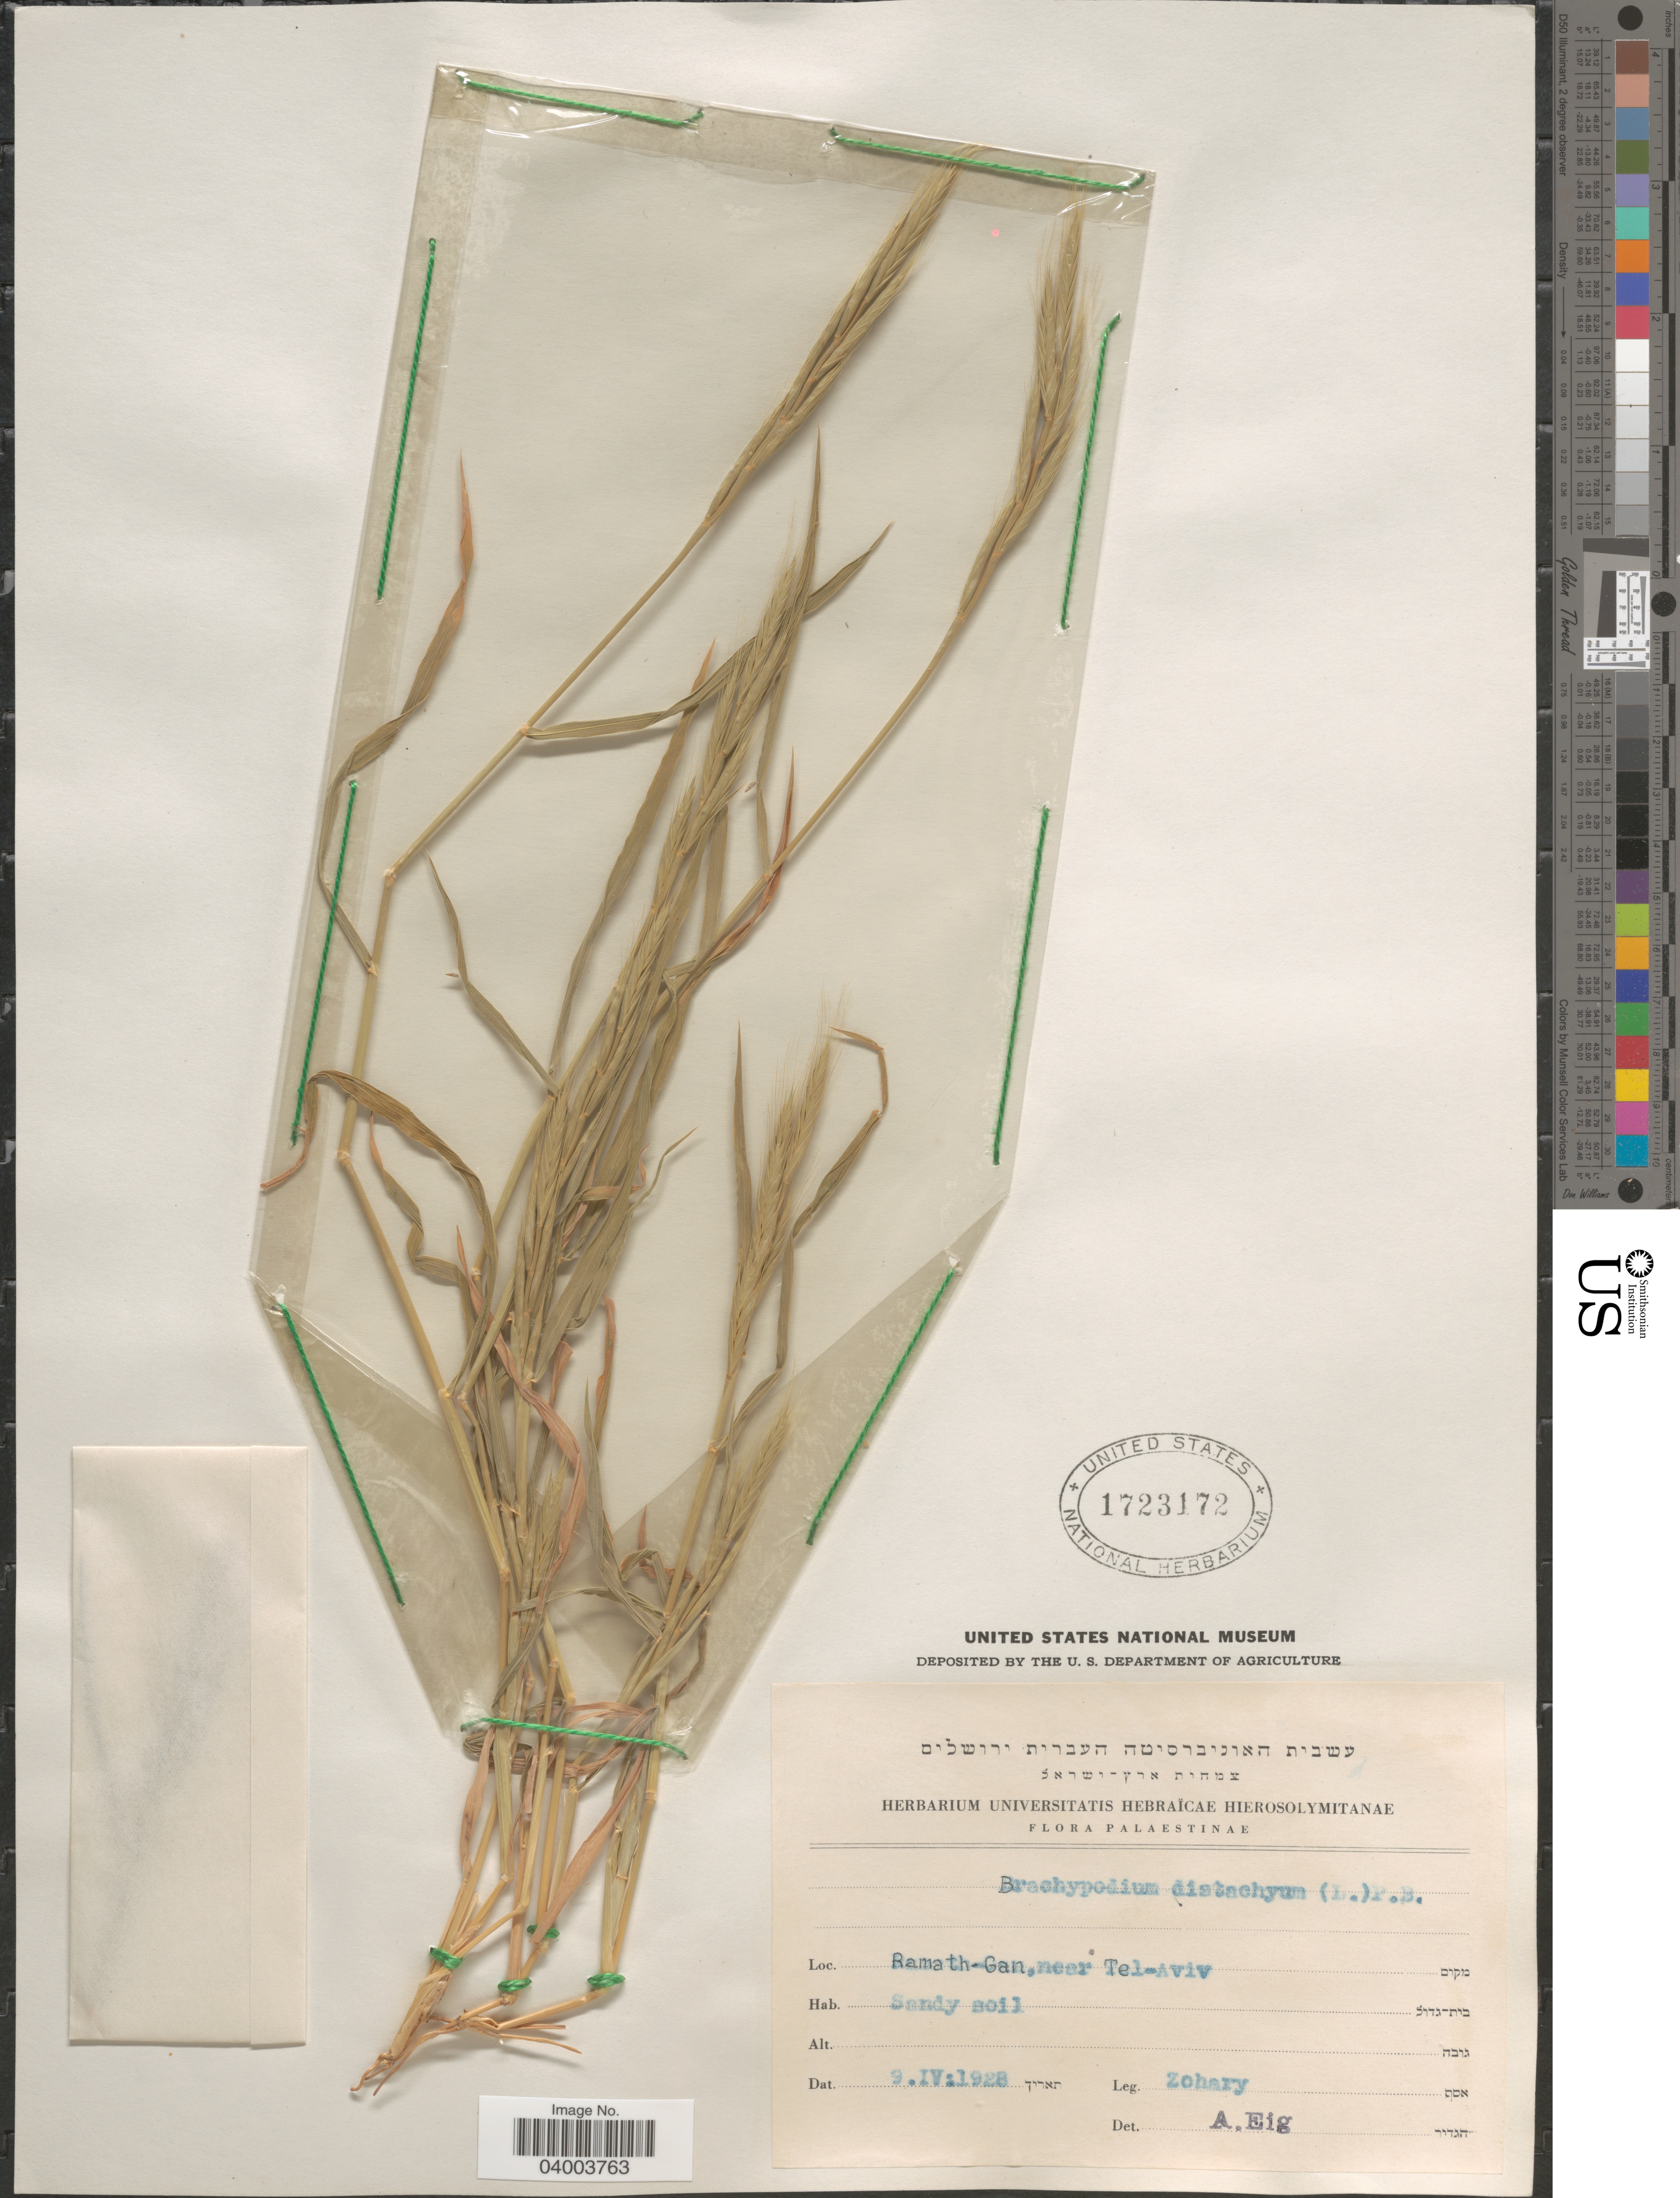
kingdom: Plantae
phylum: Tracheophyta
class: Liliopsida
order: Poales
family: Poaceae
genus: Brachypodium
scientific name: Brachypodium distachyon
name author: (L.) P. Beauv.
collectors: Zohary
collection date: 1928-04-09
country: Israel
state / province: Tel Aviv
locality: Ramath-Gan, near Tel Aviv.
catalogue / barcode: US 1723172